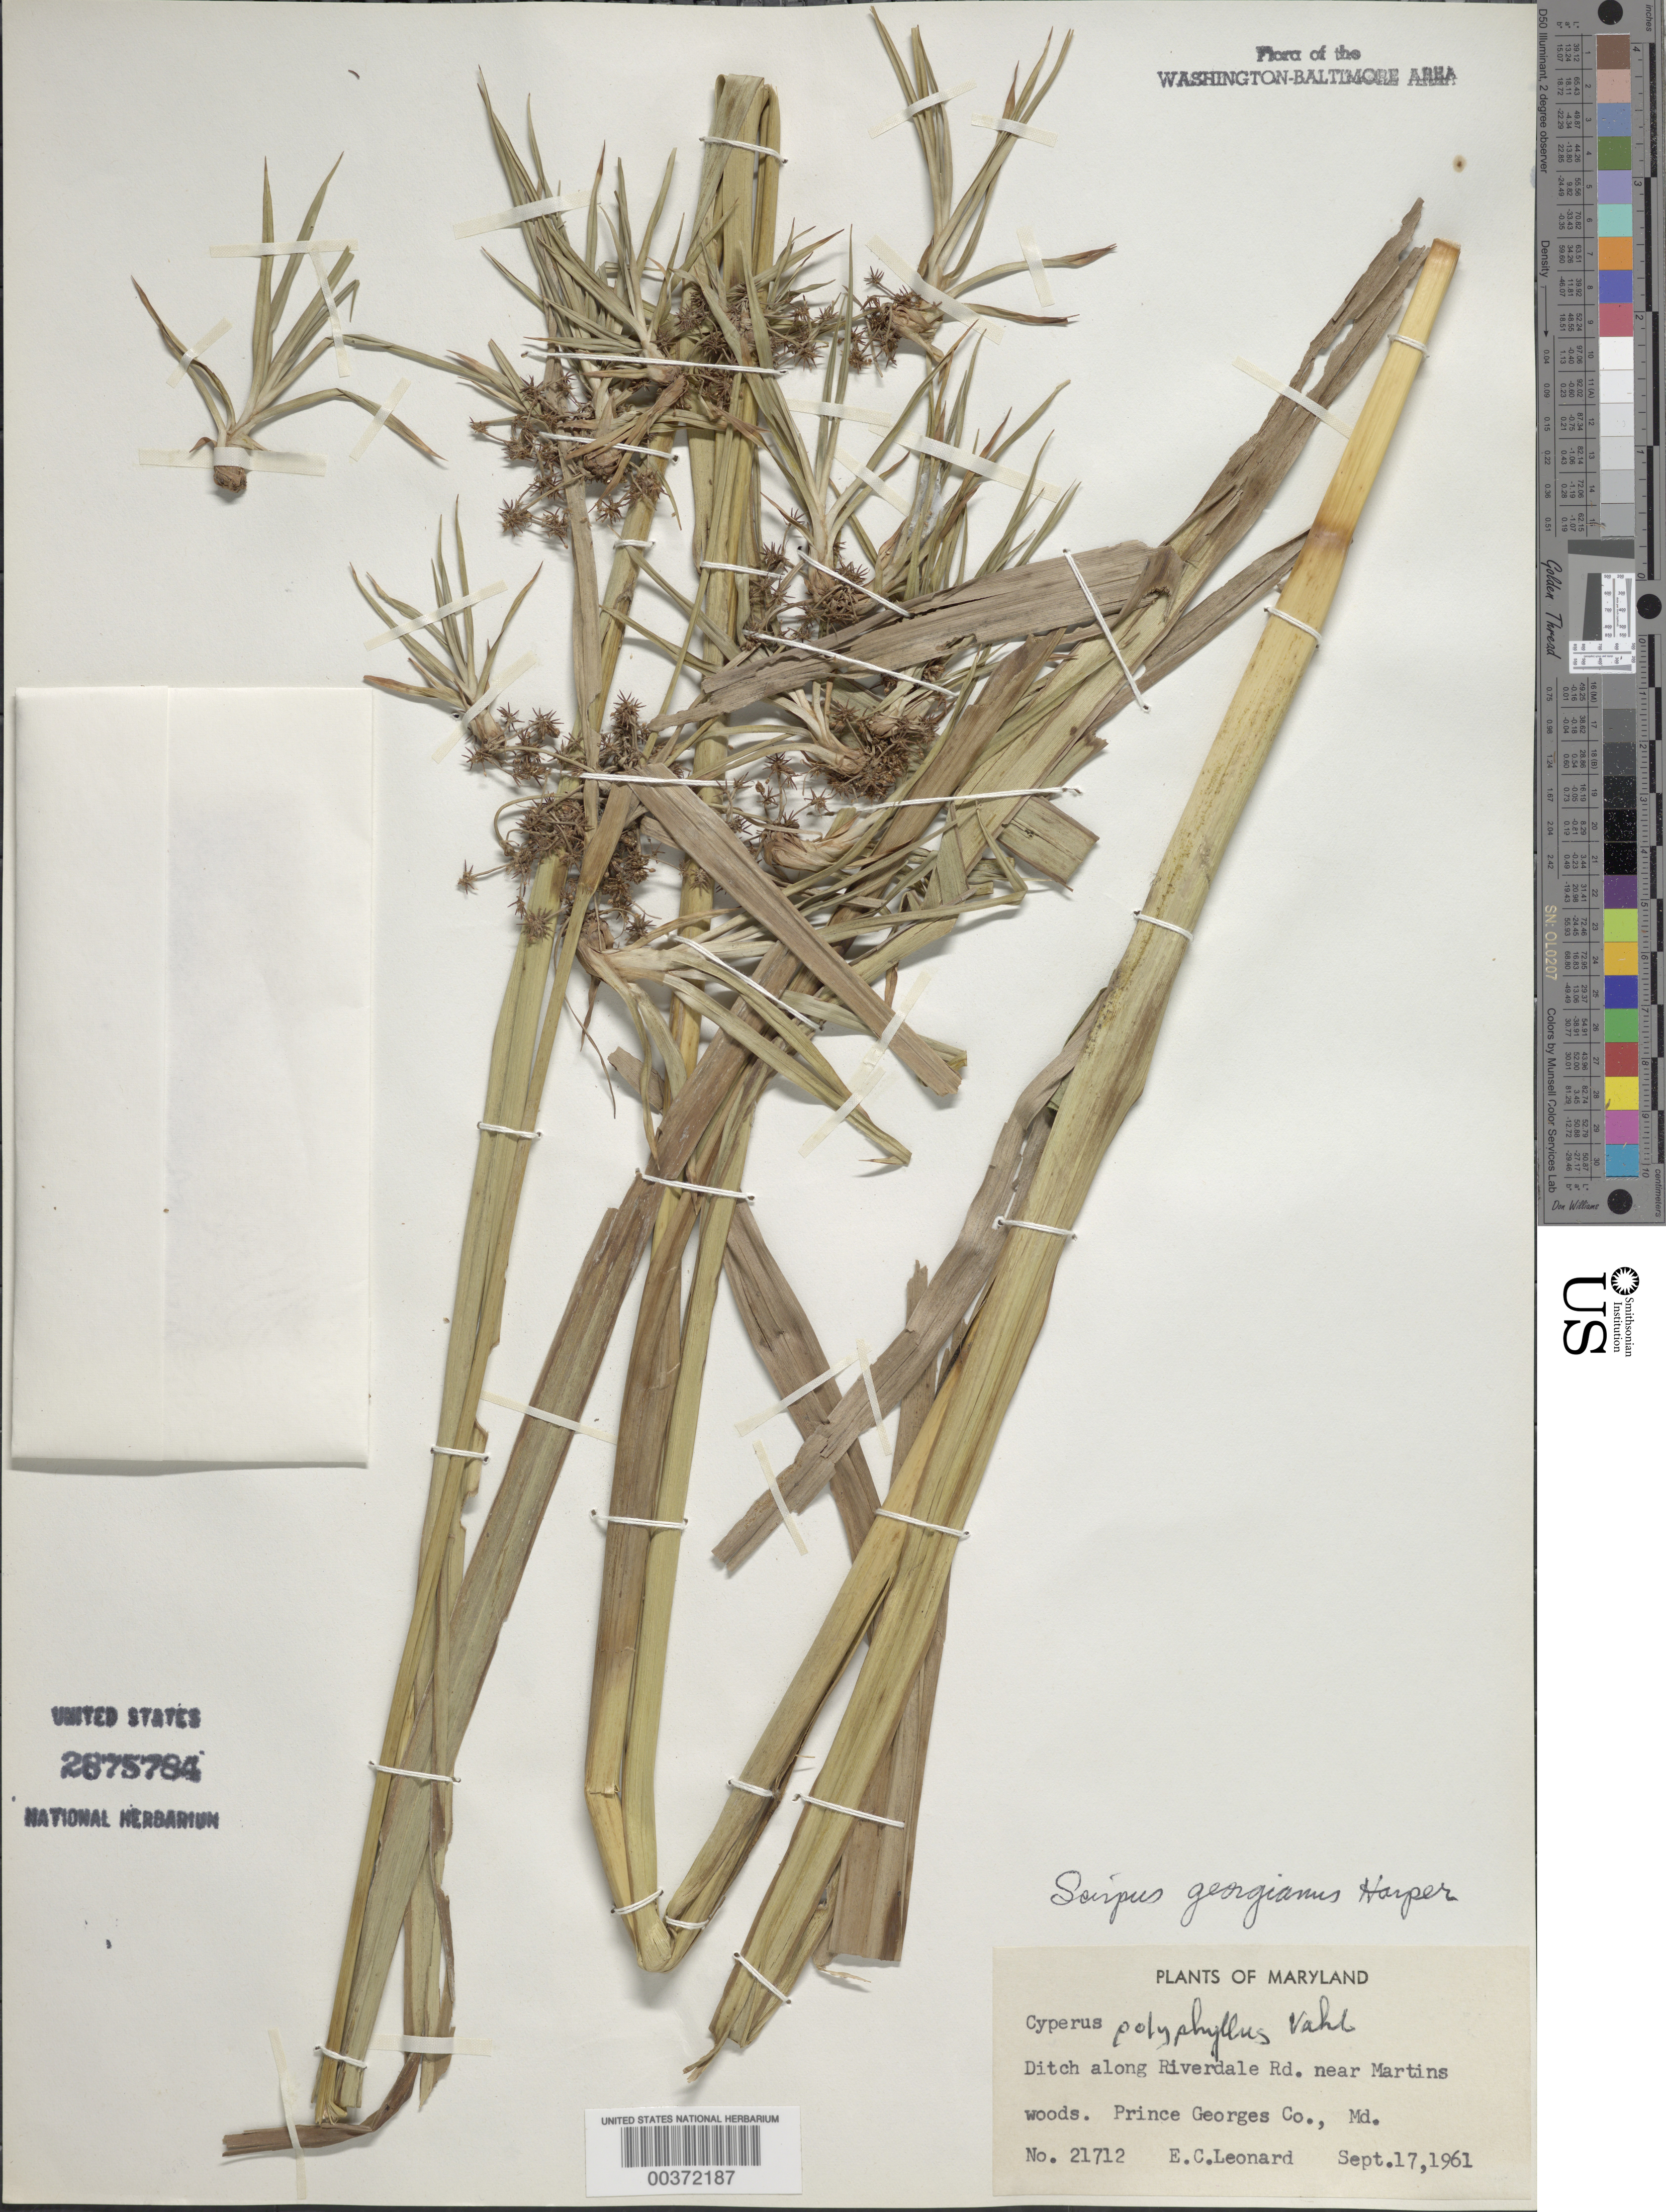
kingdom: Plantae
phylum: Tracheophyta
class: Liliopsida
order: Poales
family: Cyperaceae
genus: Scirpus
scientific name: Scirpus georgianus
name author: R.M. Harper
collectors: E. C. Leonard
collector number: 21712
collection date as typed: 17 Sep 1961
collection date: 1961-09-17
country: United States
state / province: Maryland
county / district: Prince George's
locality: Riverdale Road, near Martins Woods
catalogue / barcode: US 2875784